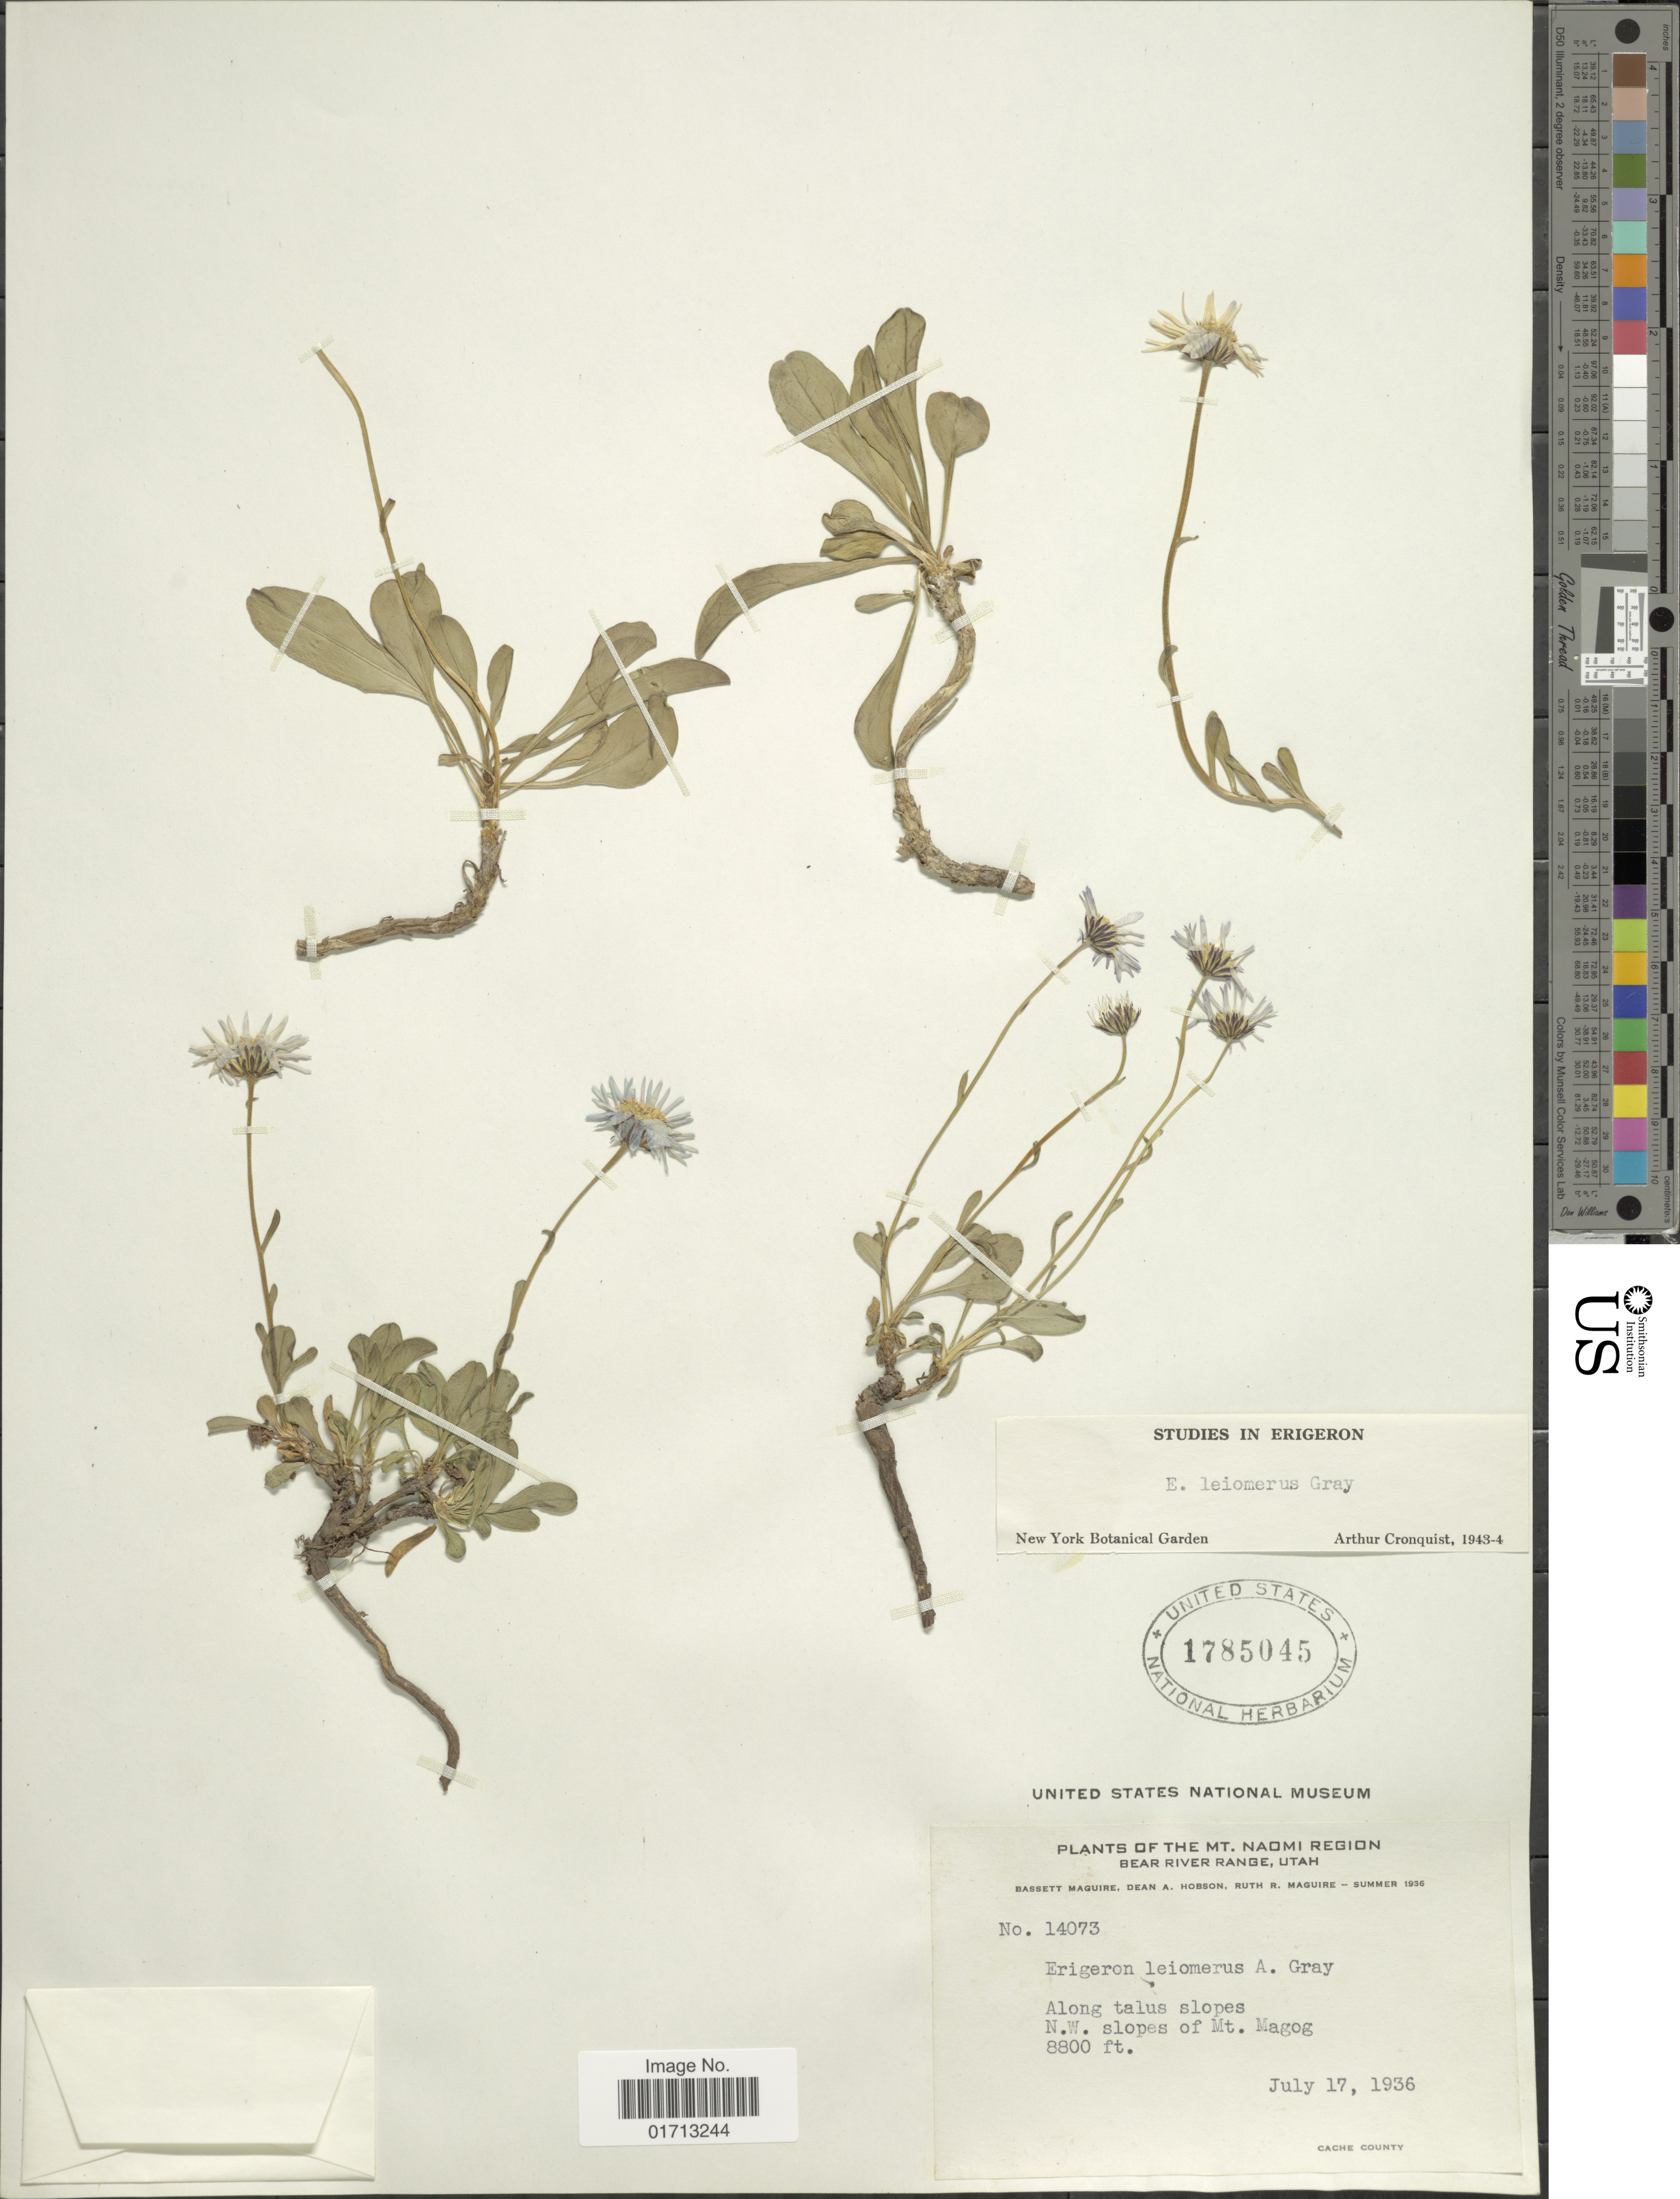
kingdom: Plantae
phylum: Tracheophyta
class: Magnoliopsida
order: Asterales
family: Asteraceae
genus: Erigeron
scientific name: Erigeron leiomerus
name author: A. Gray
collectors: B. Maguire, D. Hobson & R. R. Maguire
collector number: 14073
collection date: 1936-07-17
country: United States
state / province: Utah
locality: Mt. Naomi Region. Bear River Range. N. W. slopes of Mt. Magog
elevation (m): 2682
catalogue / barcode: US 1785045